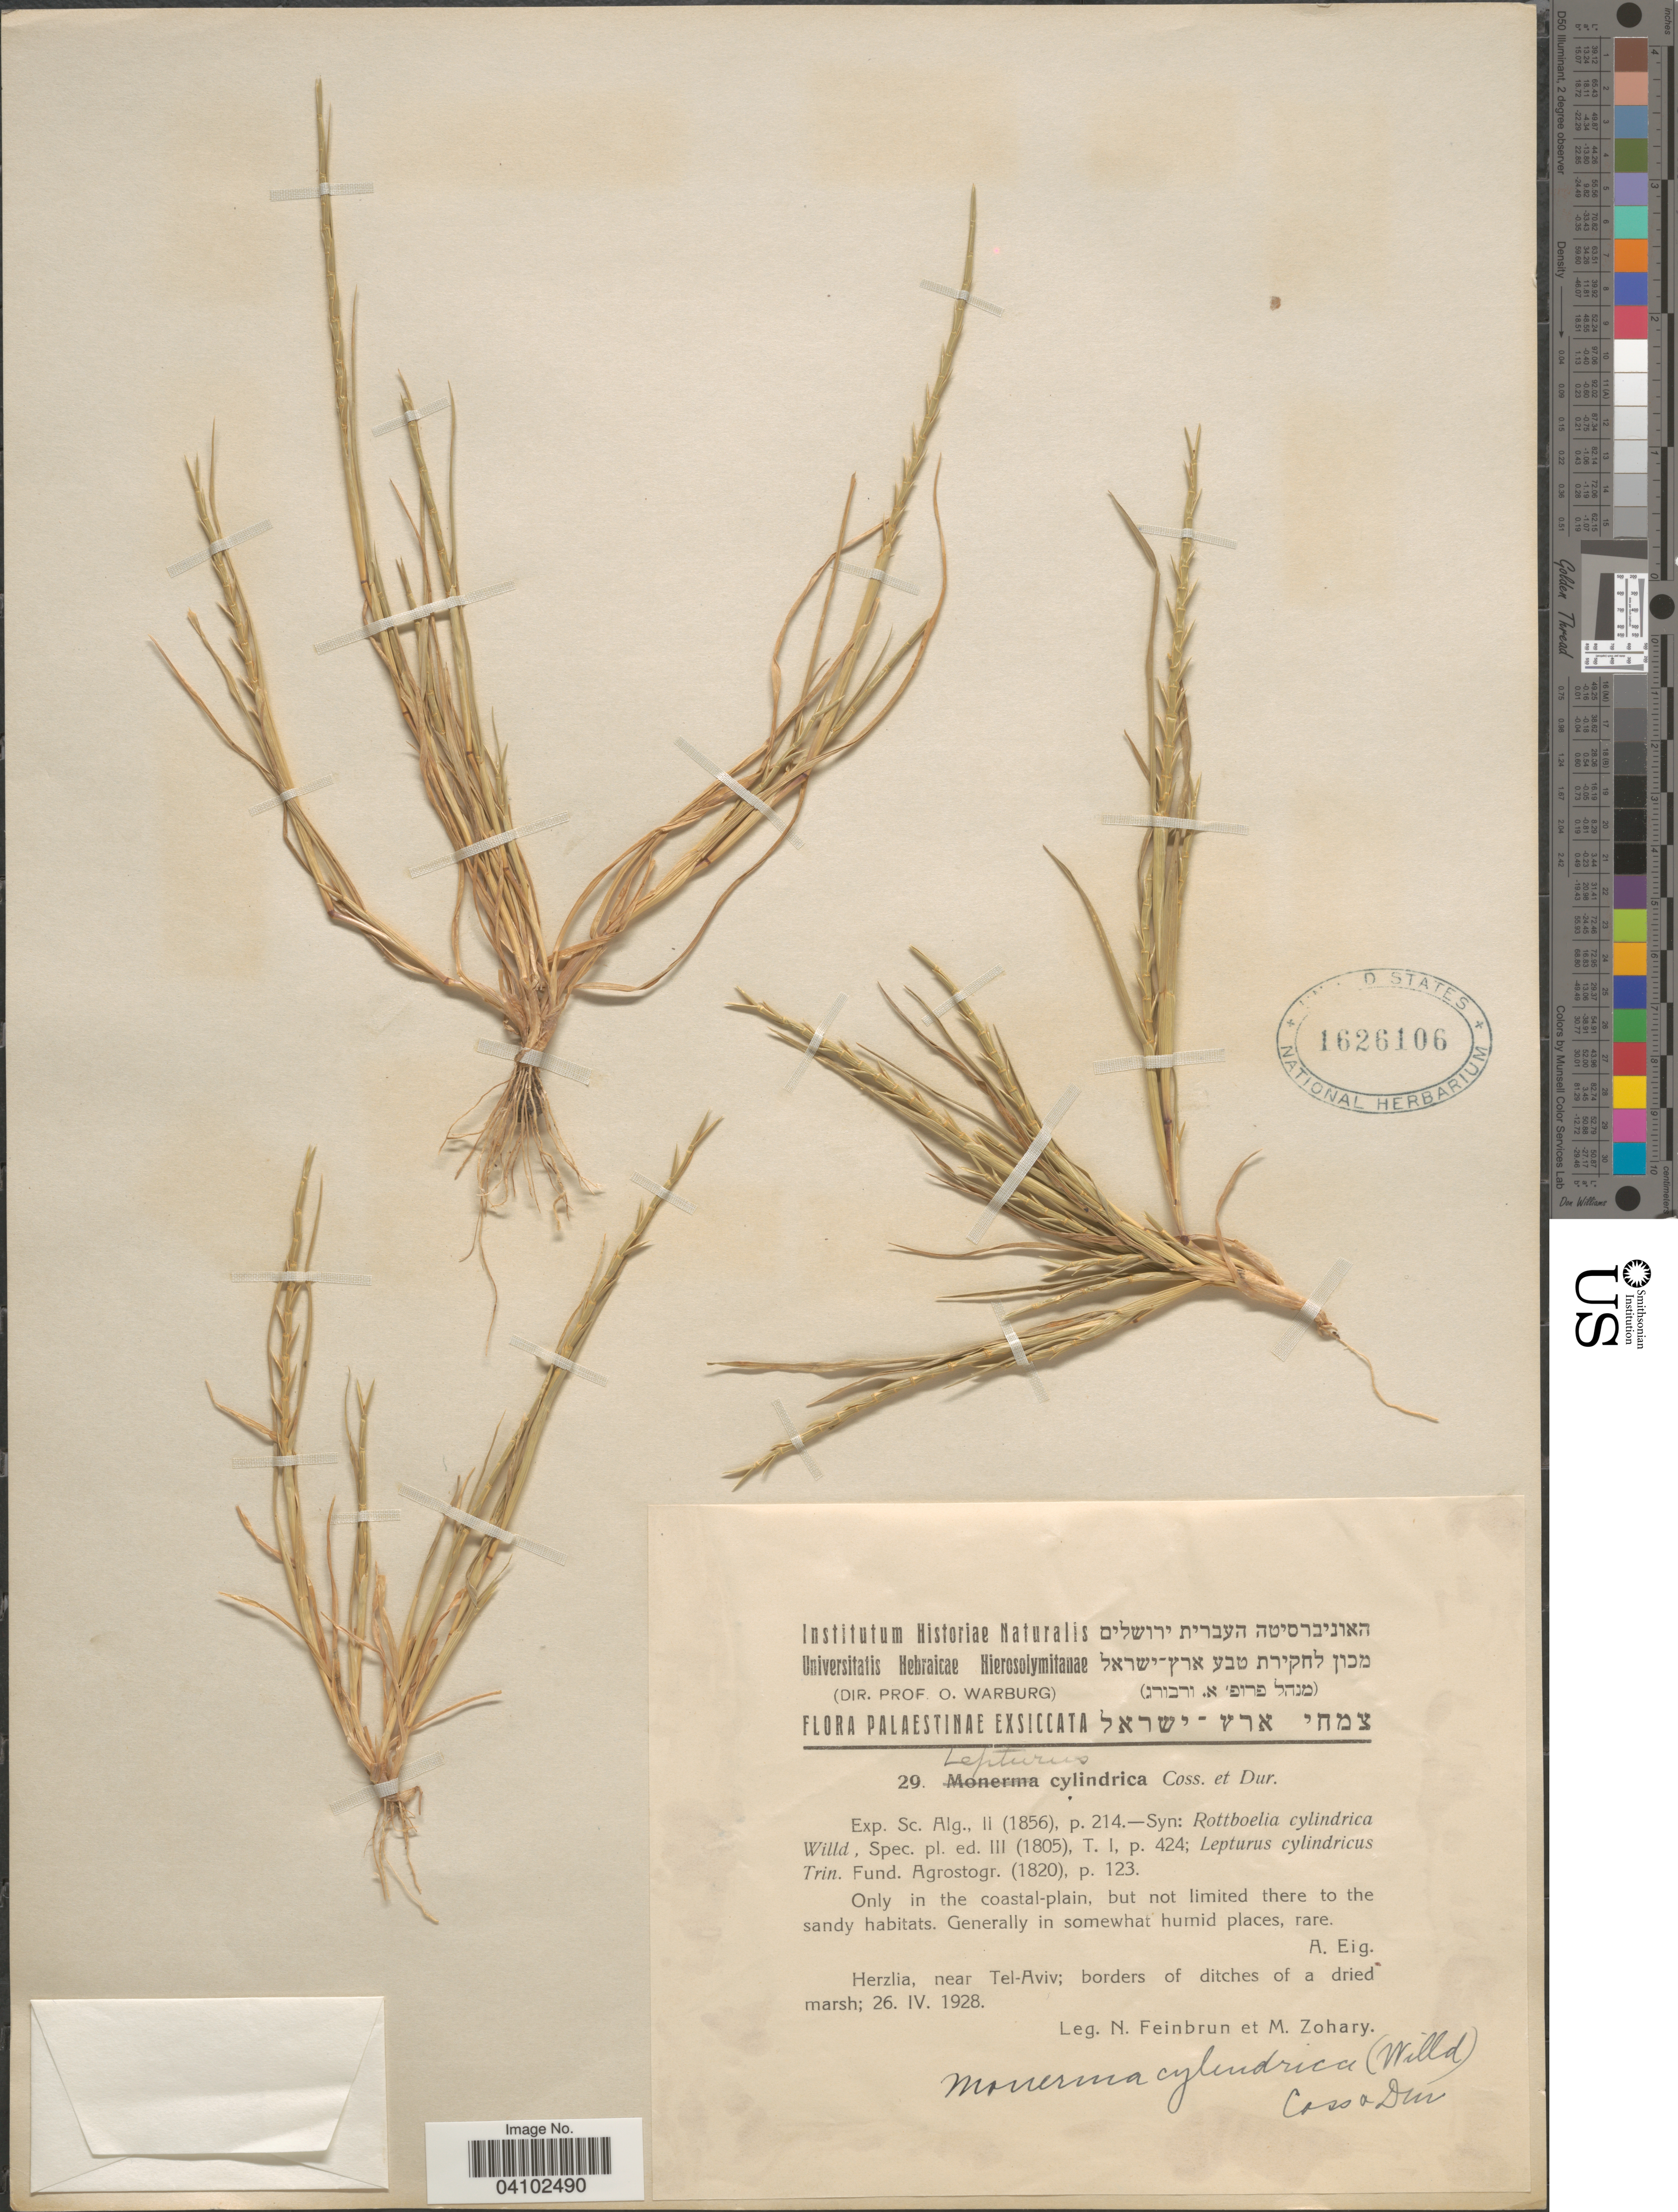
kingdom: Plantae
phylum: Tracheophyta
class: Liliopsida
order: Poales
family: Poaceae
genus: Hainardia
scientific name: Hainardia cylindrica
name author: (Willd.) Greuter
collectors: N. Feinbrun & M. Zohary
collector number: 29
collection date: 1928-04-26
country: Israel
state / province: Tel Aviv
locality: Palaestinae. Herzlia, near Tel-Aviv.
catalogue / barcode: US 1626106